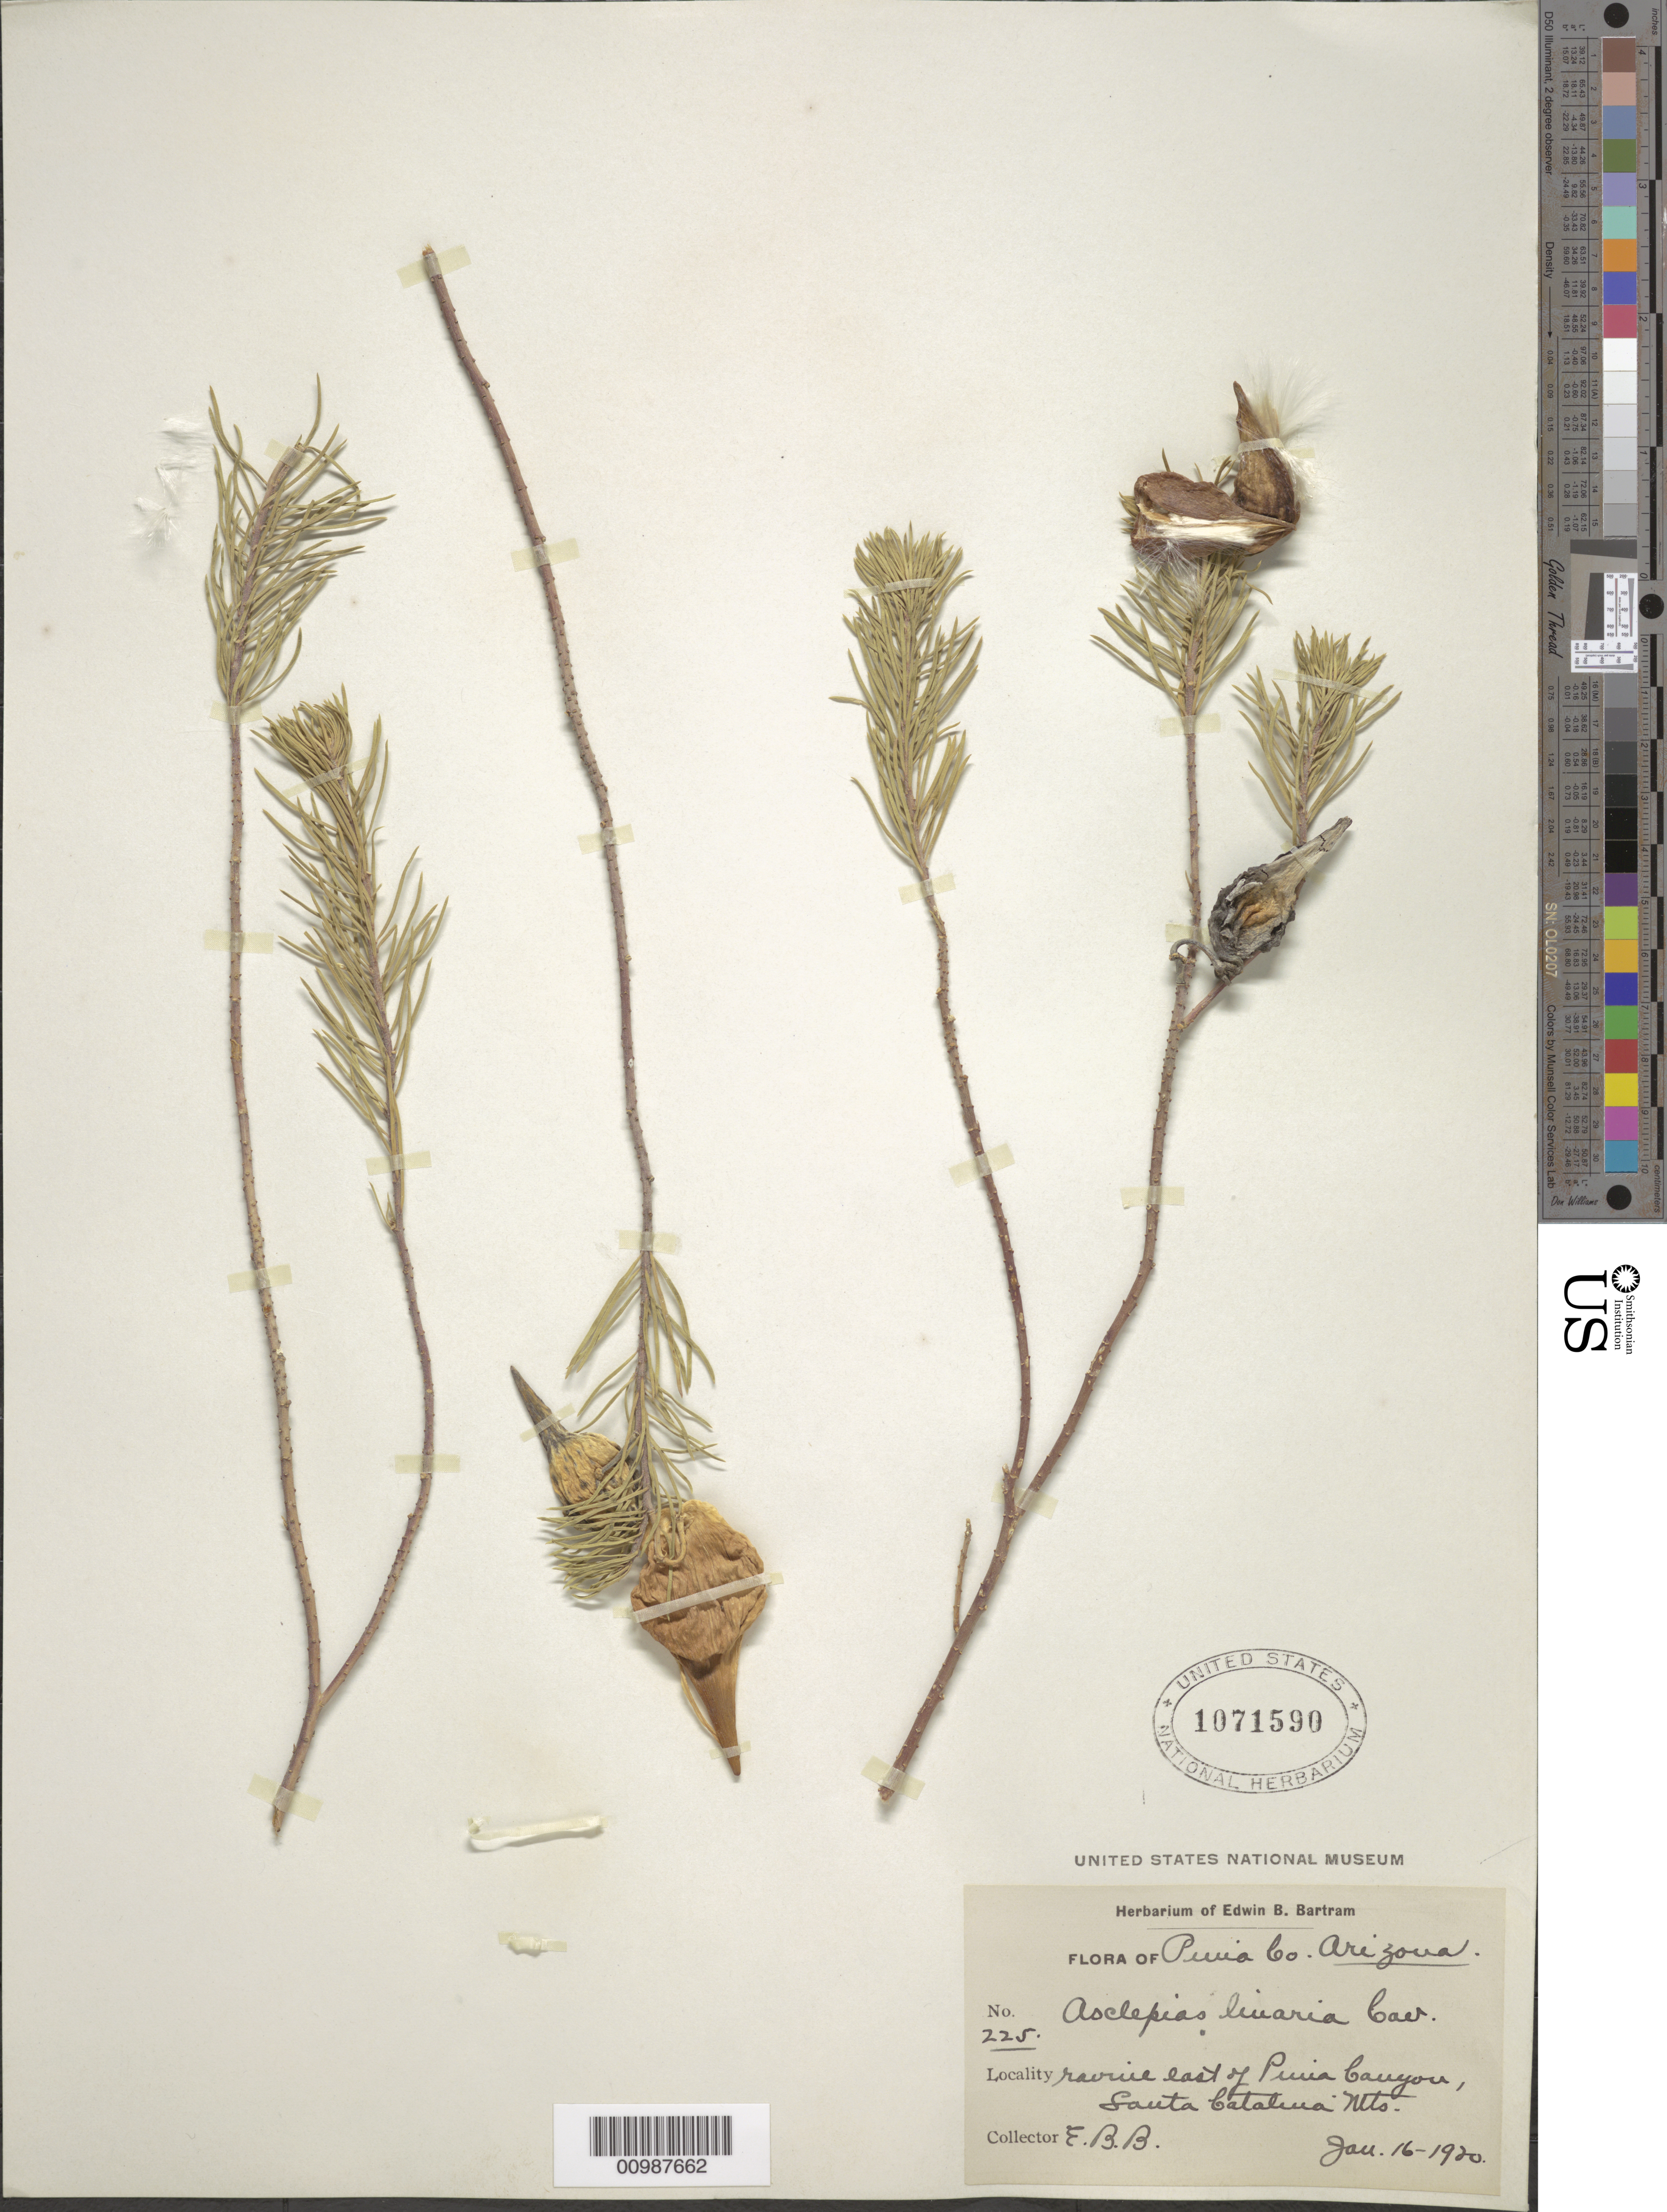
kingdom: Plantae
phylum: Tracheophyta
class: Magnoliopsida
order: Gentianales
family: Apocynaceae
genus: Asclepias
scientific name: Asclepias linaria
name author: Cav.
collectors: E. B. Bartram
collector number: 225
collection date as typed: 16 Jan 1920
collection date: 1920-01-16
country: United States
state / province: Arizona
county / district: Pima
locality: Santa Catalina Mountains; E of Pima Canyon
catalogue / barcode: US 1071590